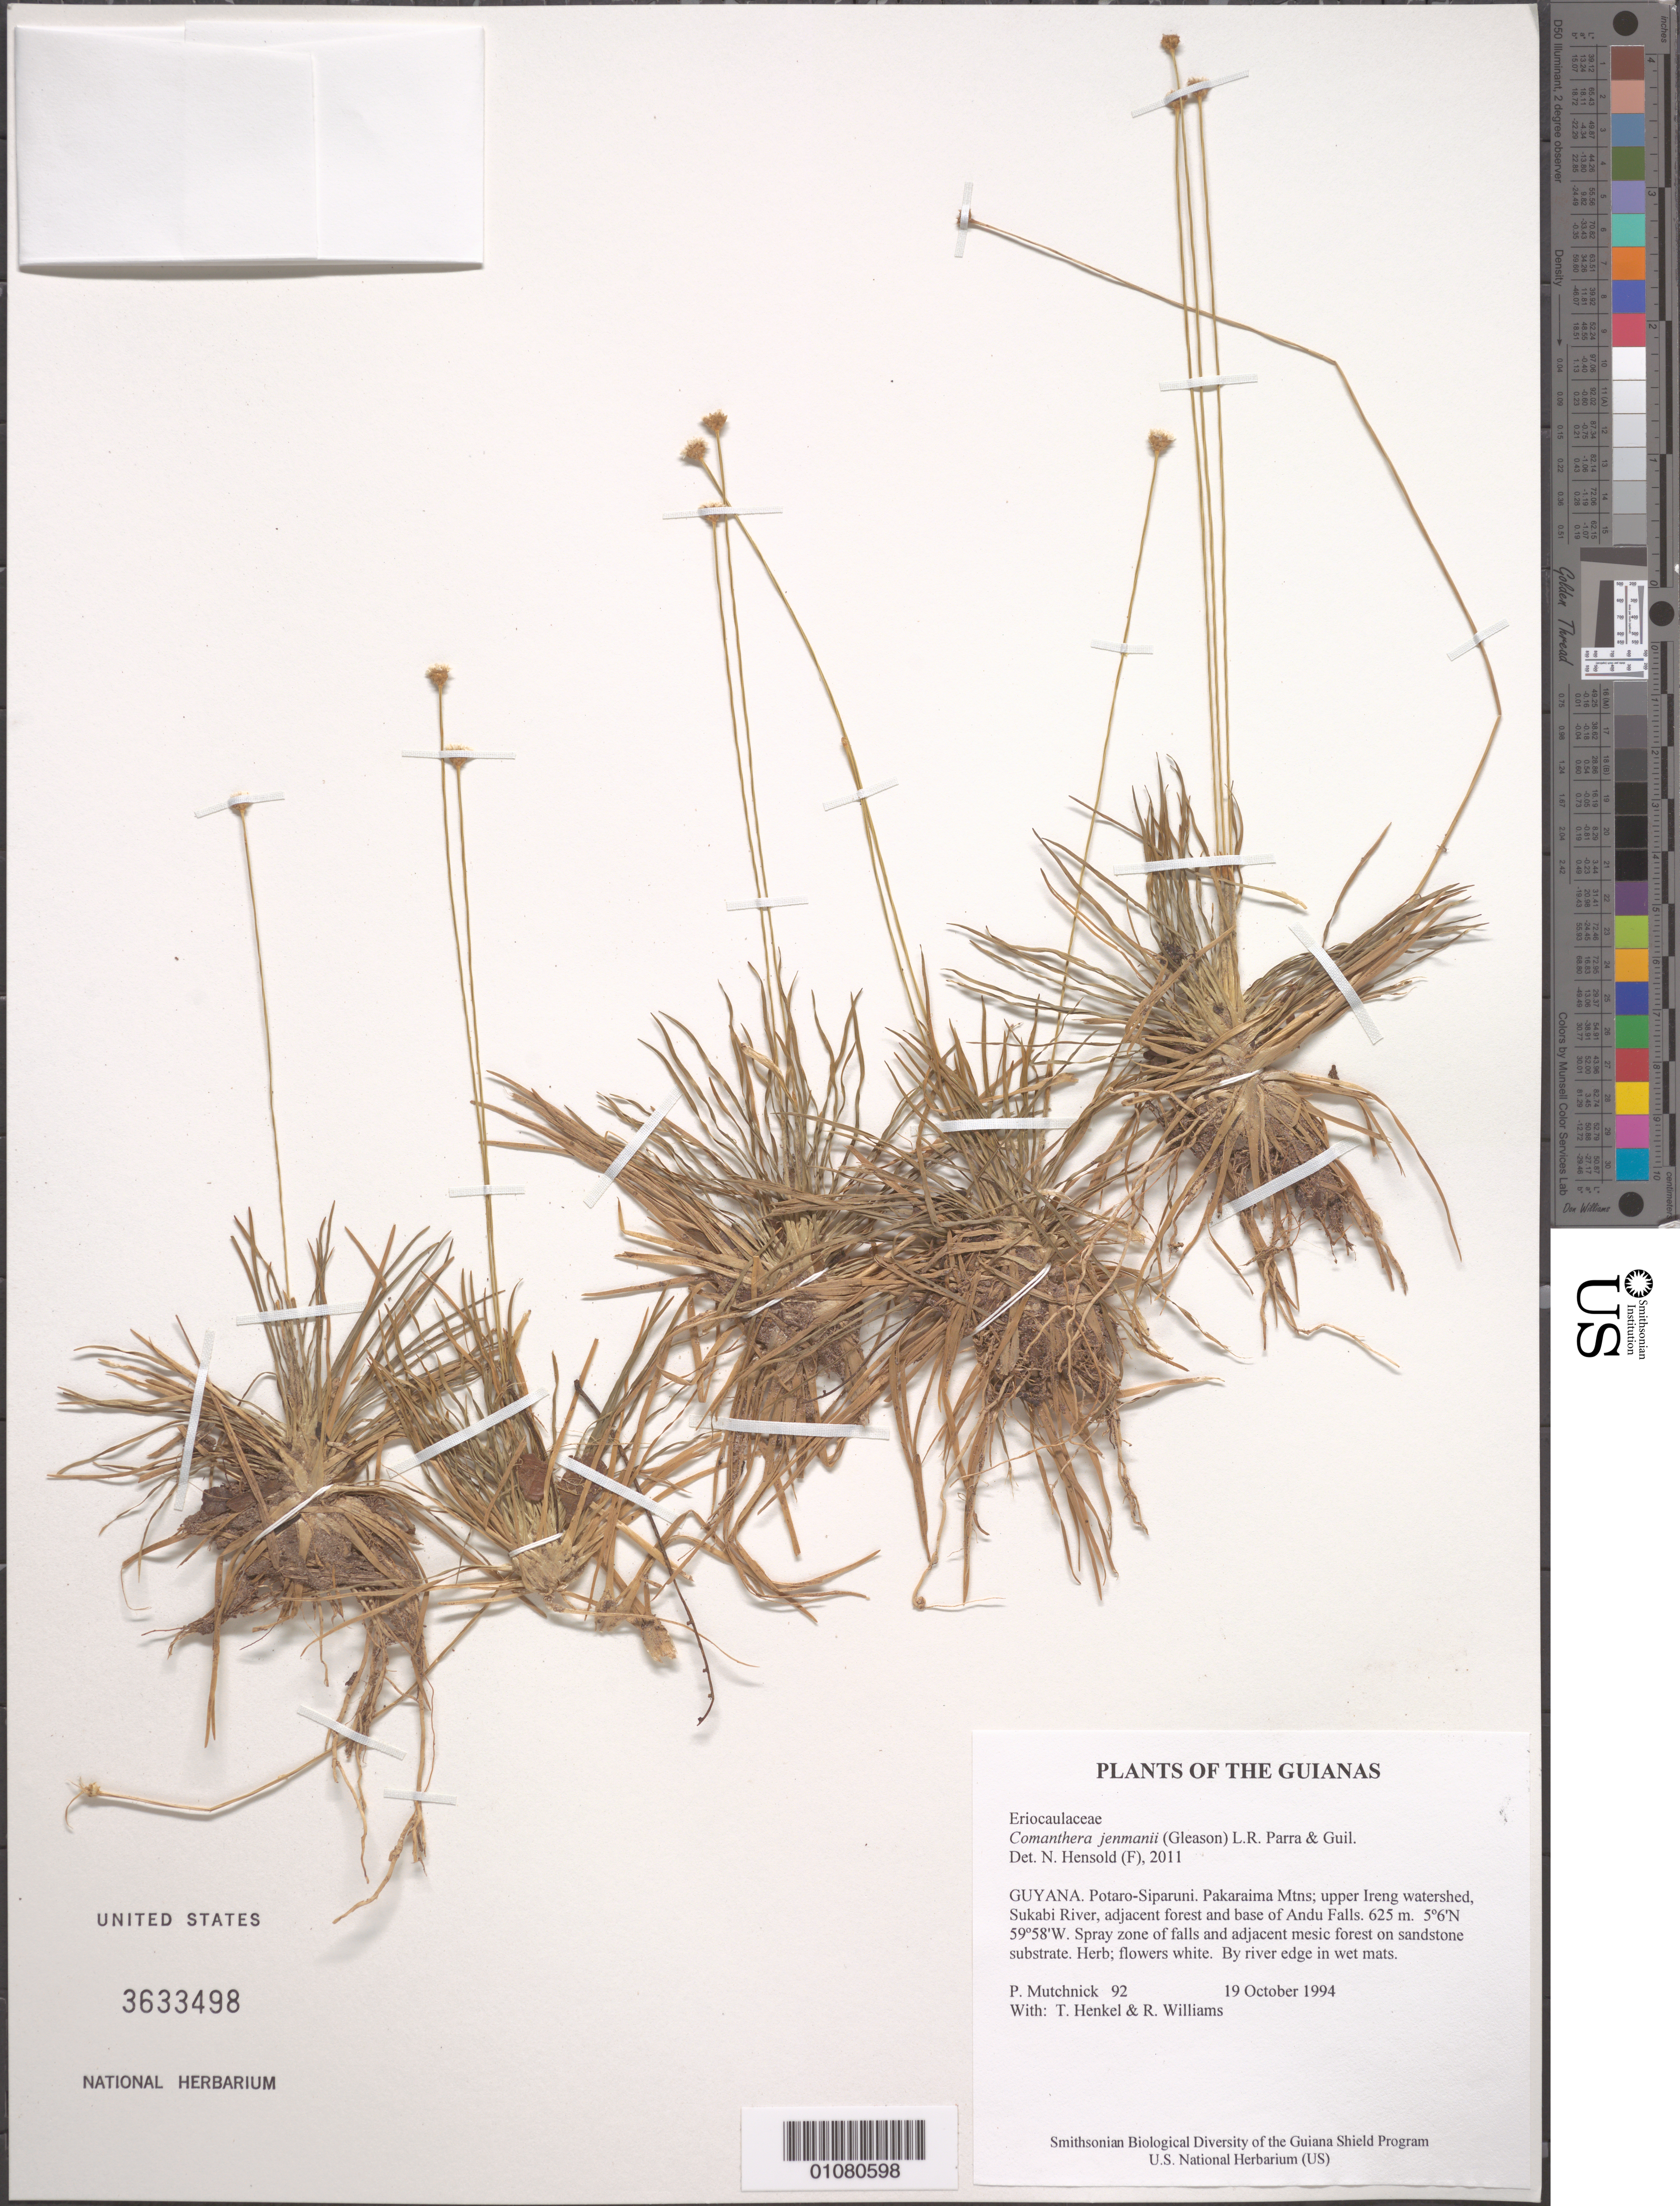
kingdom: Plantae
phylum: Tracheophyta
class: Liliopsida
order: Poales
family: Eriocaulaceae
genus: Comanthera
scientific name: Comanthera jenmanii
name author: (Gleason) L.R. Parra & Giul.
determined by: Hensold, N.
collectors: P. Mutchnick, T. Henkel & R. Williams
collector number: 92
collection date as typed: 19 October 1994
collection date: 1994-10-19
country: Guyana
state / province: Potaro-Siparuni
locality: Pakaraima Mtns; upper Ireng watershed, Sukabi River, adjacent forest and base of Andu Falls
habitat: Spray zone of falls and adjacent mesic forest on sandstone substrate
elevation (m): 625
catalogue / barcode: US 3633498